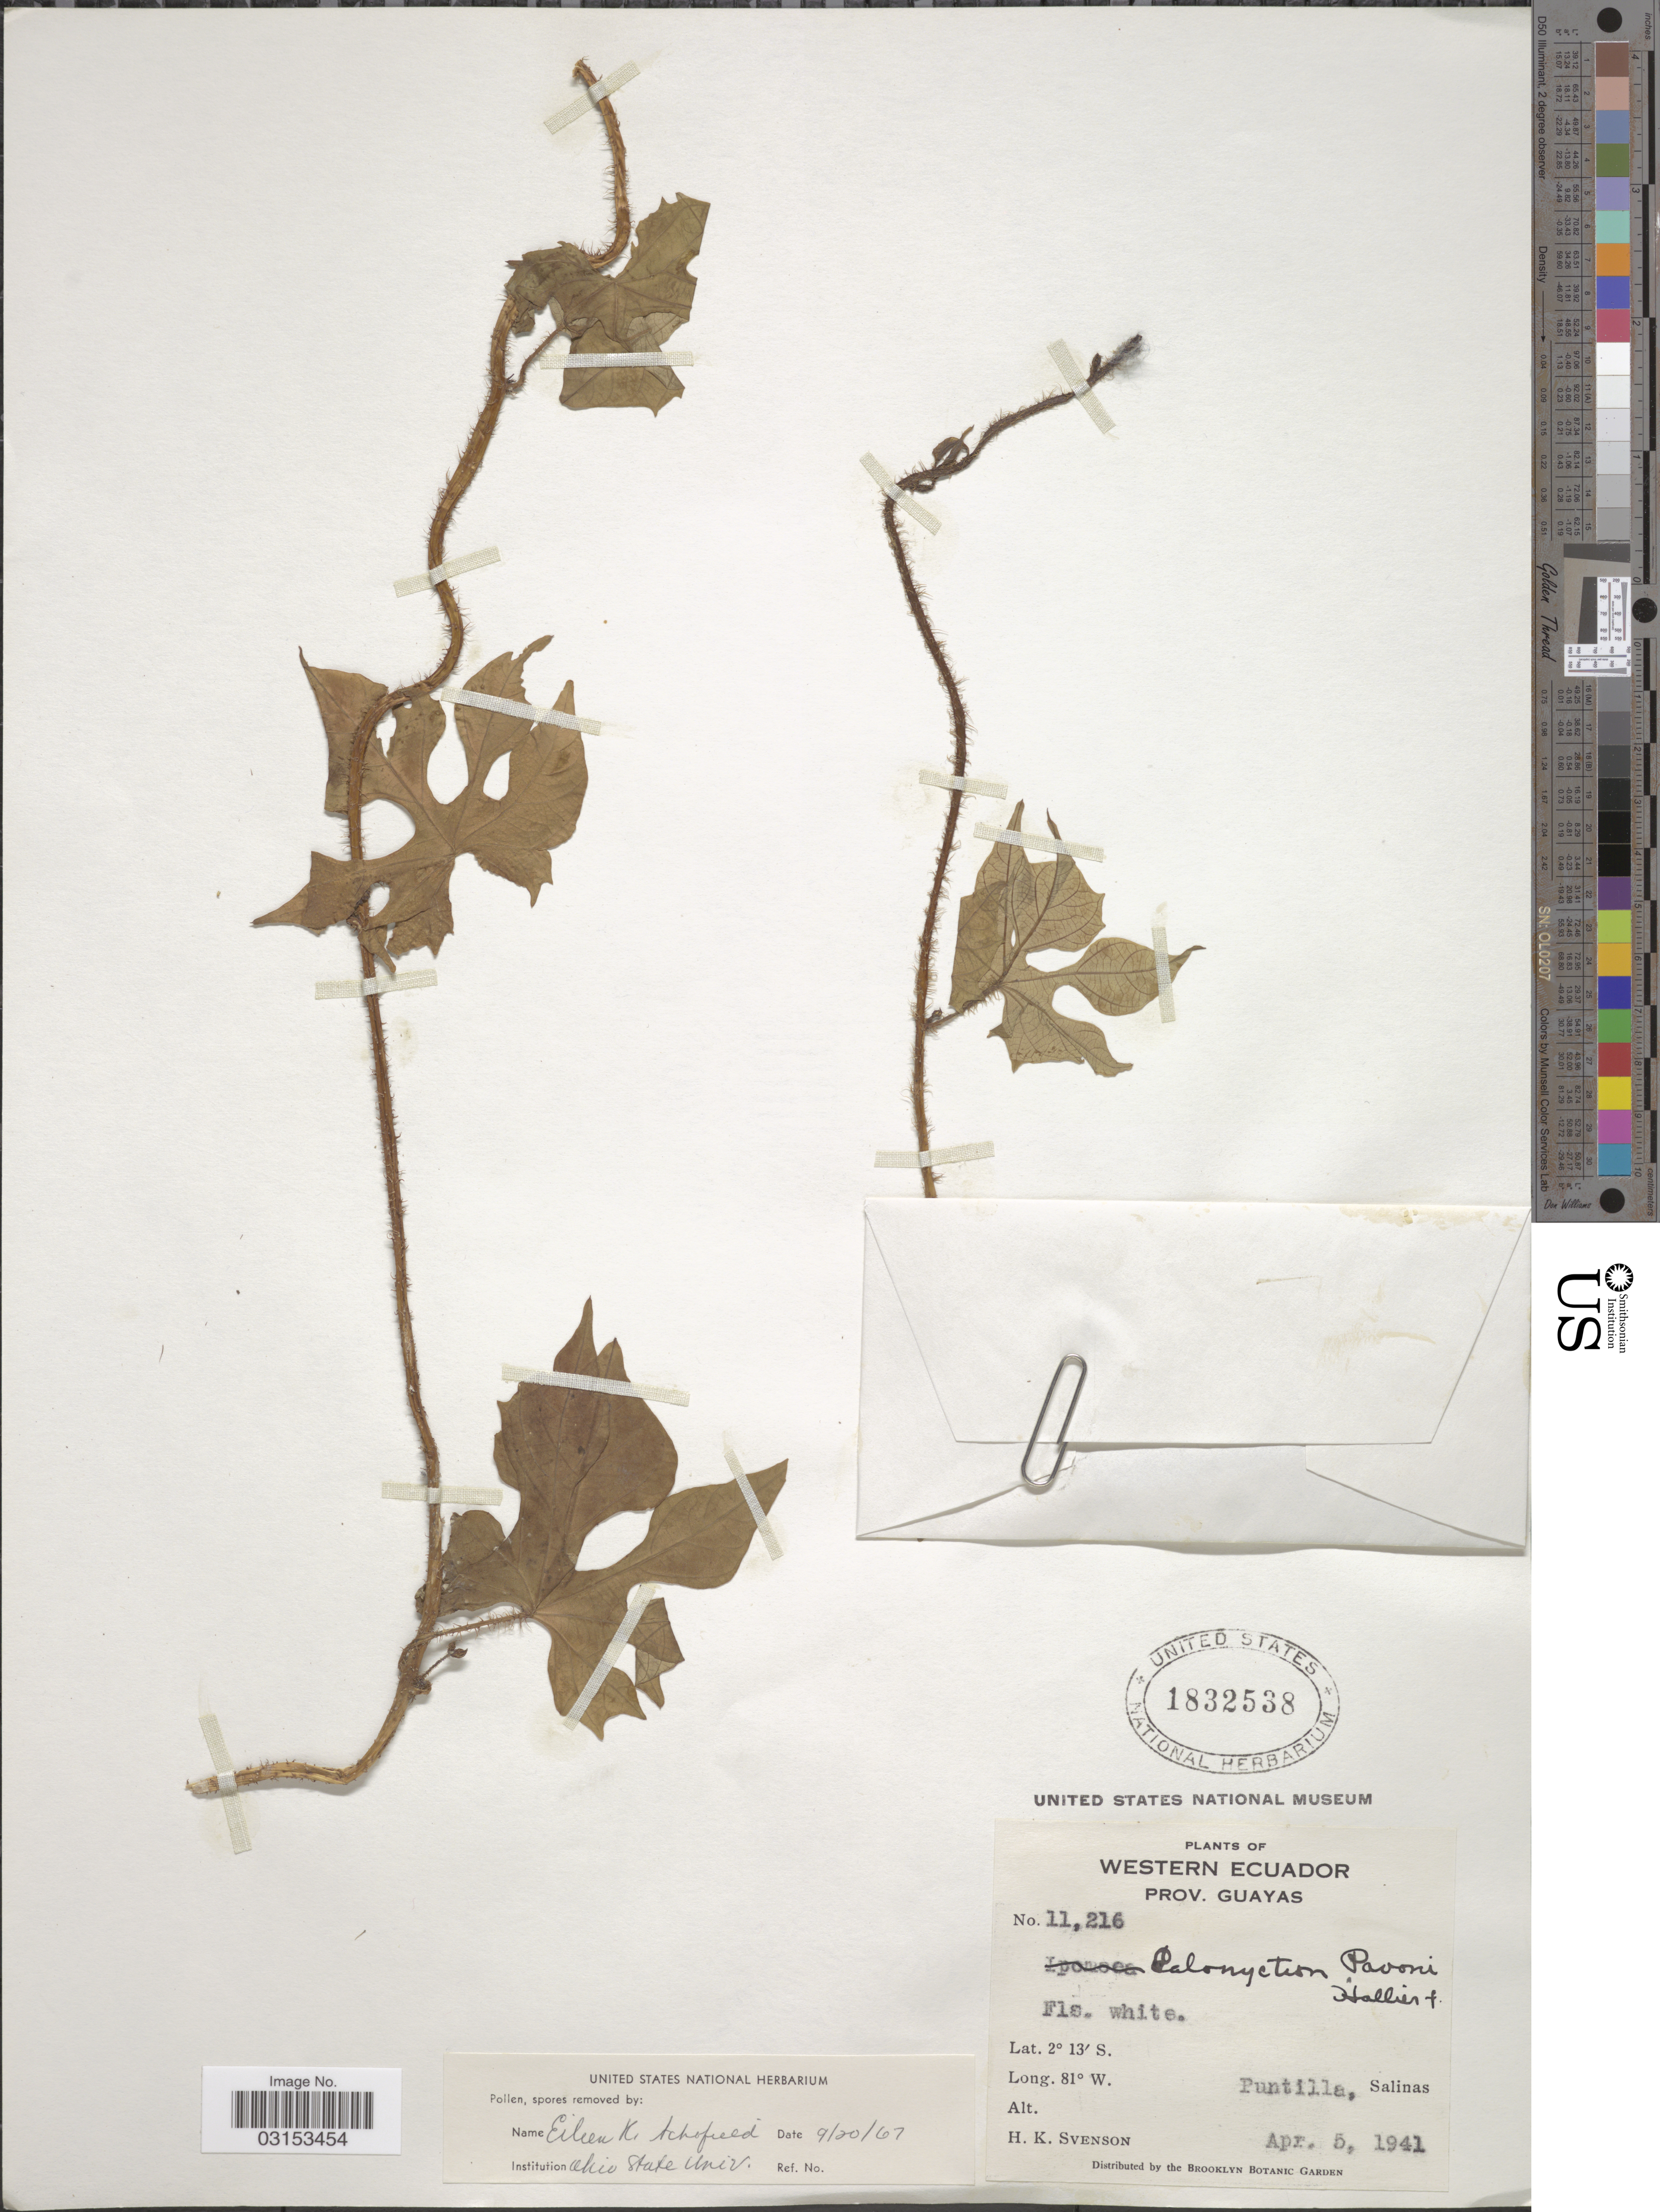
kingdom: Plantae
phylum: Tracheophyta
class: Magnoliopsida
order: Solanales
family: Convolvulaceae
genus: Ipomoea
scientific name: Ipomoea setosa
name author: Ker Gawl.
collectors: H. K. Svenson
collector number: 11216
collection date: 1941-04-05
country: Ecuador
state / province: Guayas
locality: Western Ecuador. Puntilla, Salinas.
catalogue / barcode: US 1832538